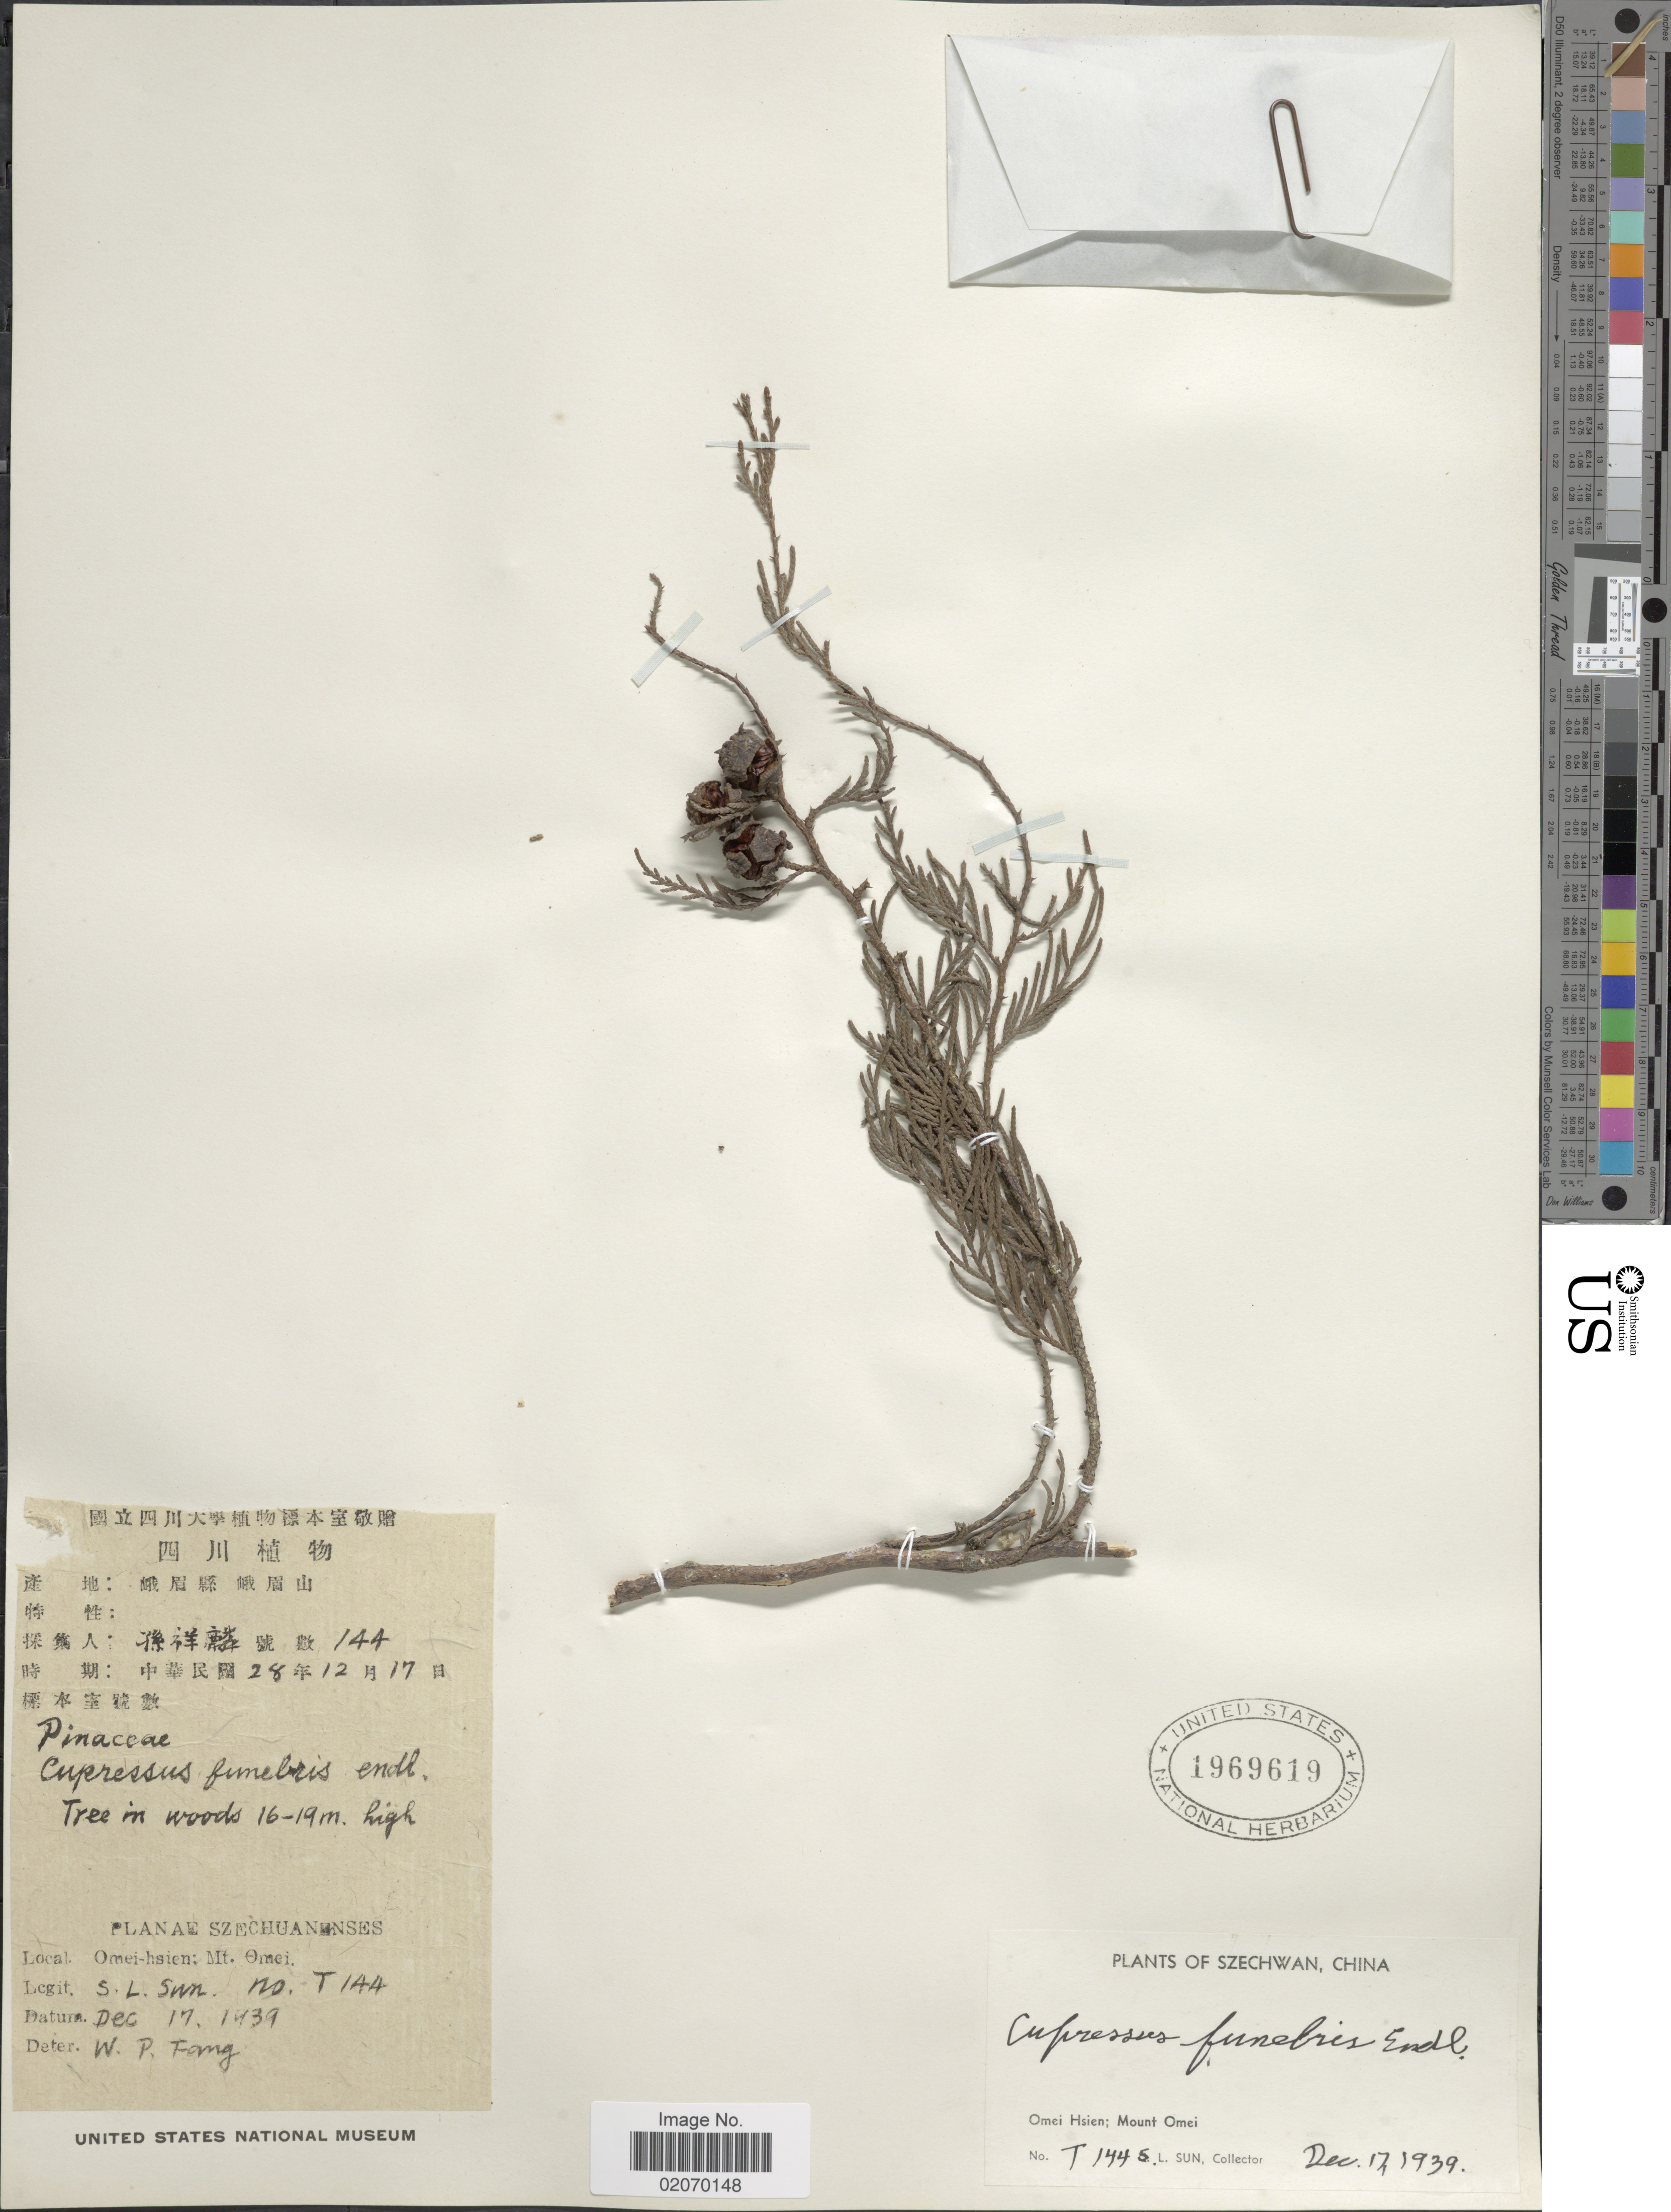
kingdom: Plantae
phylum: Tracheophyta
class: Pinopsida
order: Pinales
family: Cupressaceae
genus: Cupressus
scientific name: Cupressus funebris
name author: Endl.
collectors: S. L. Sun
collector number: T1445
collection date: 1939-12-17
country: China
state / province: Sichuan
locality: Szechwan, Omei Hsien: Mount Omei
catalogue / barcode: US 1969619